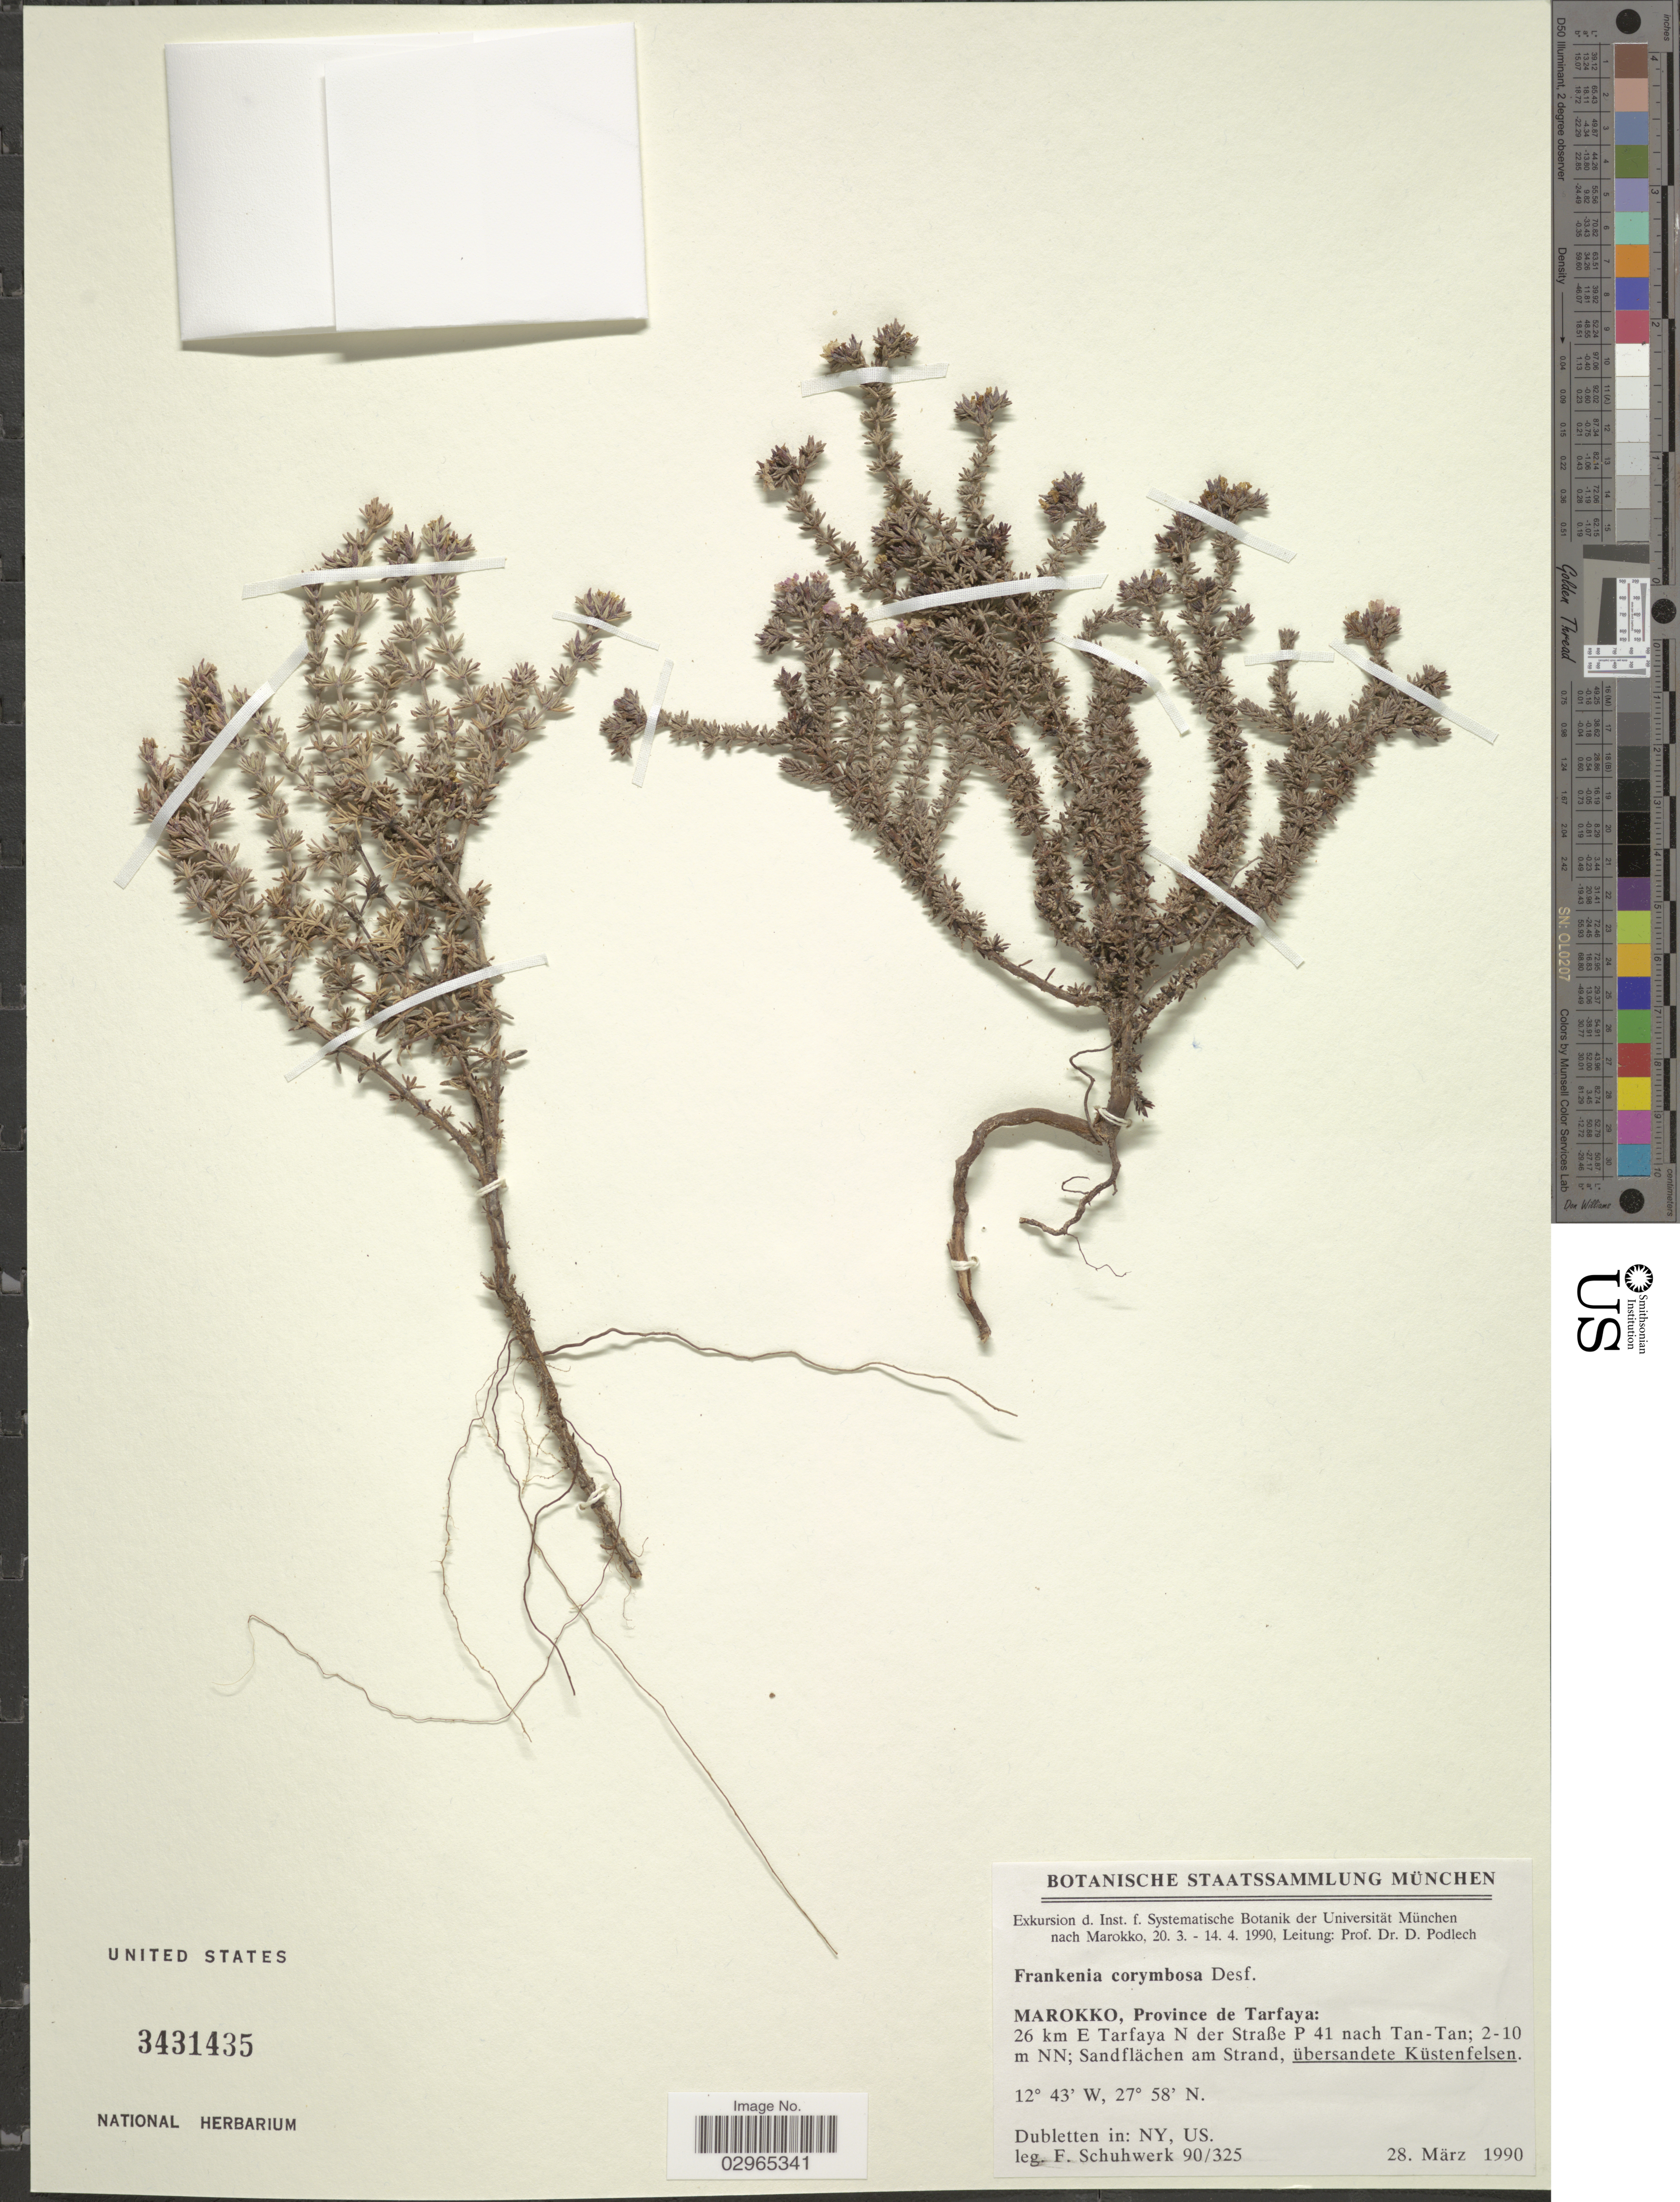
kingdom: Plantae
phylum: Tracheophyta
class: Magnoliopsida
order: Caryophyllales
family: Frankeniaceae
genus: Frankenia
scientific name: Frankenia corymbosa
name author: Desf.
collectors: Schuhwerk, F.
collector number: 90/325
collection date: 1990-03-28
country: Morocco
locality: Province de Tarfaya: 26 km E Tarfaya N der Straße P 41 nach Tan-Tan; 2-10 m NN; Sandflächen am Strand, übersandete Küstenfelsen.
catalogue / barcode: US 3431435